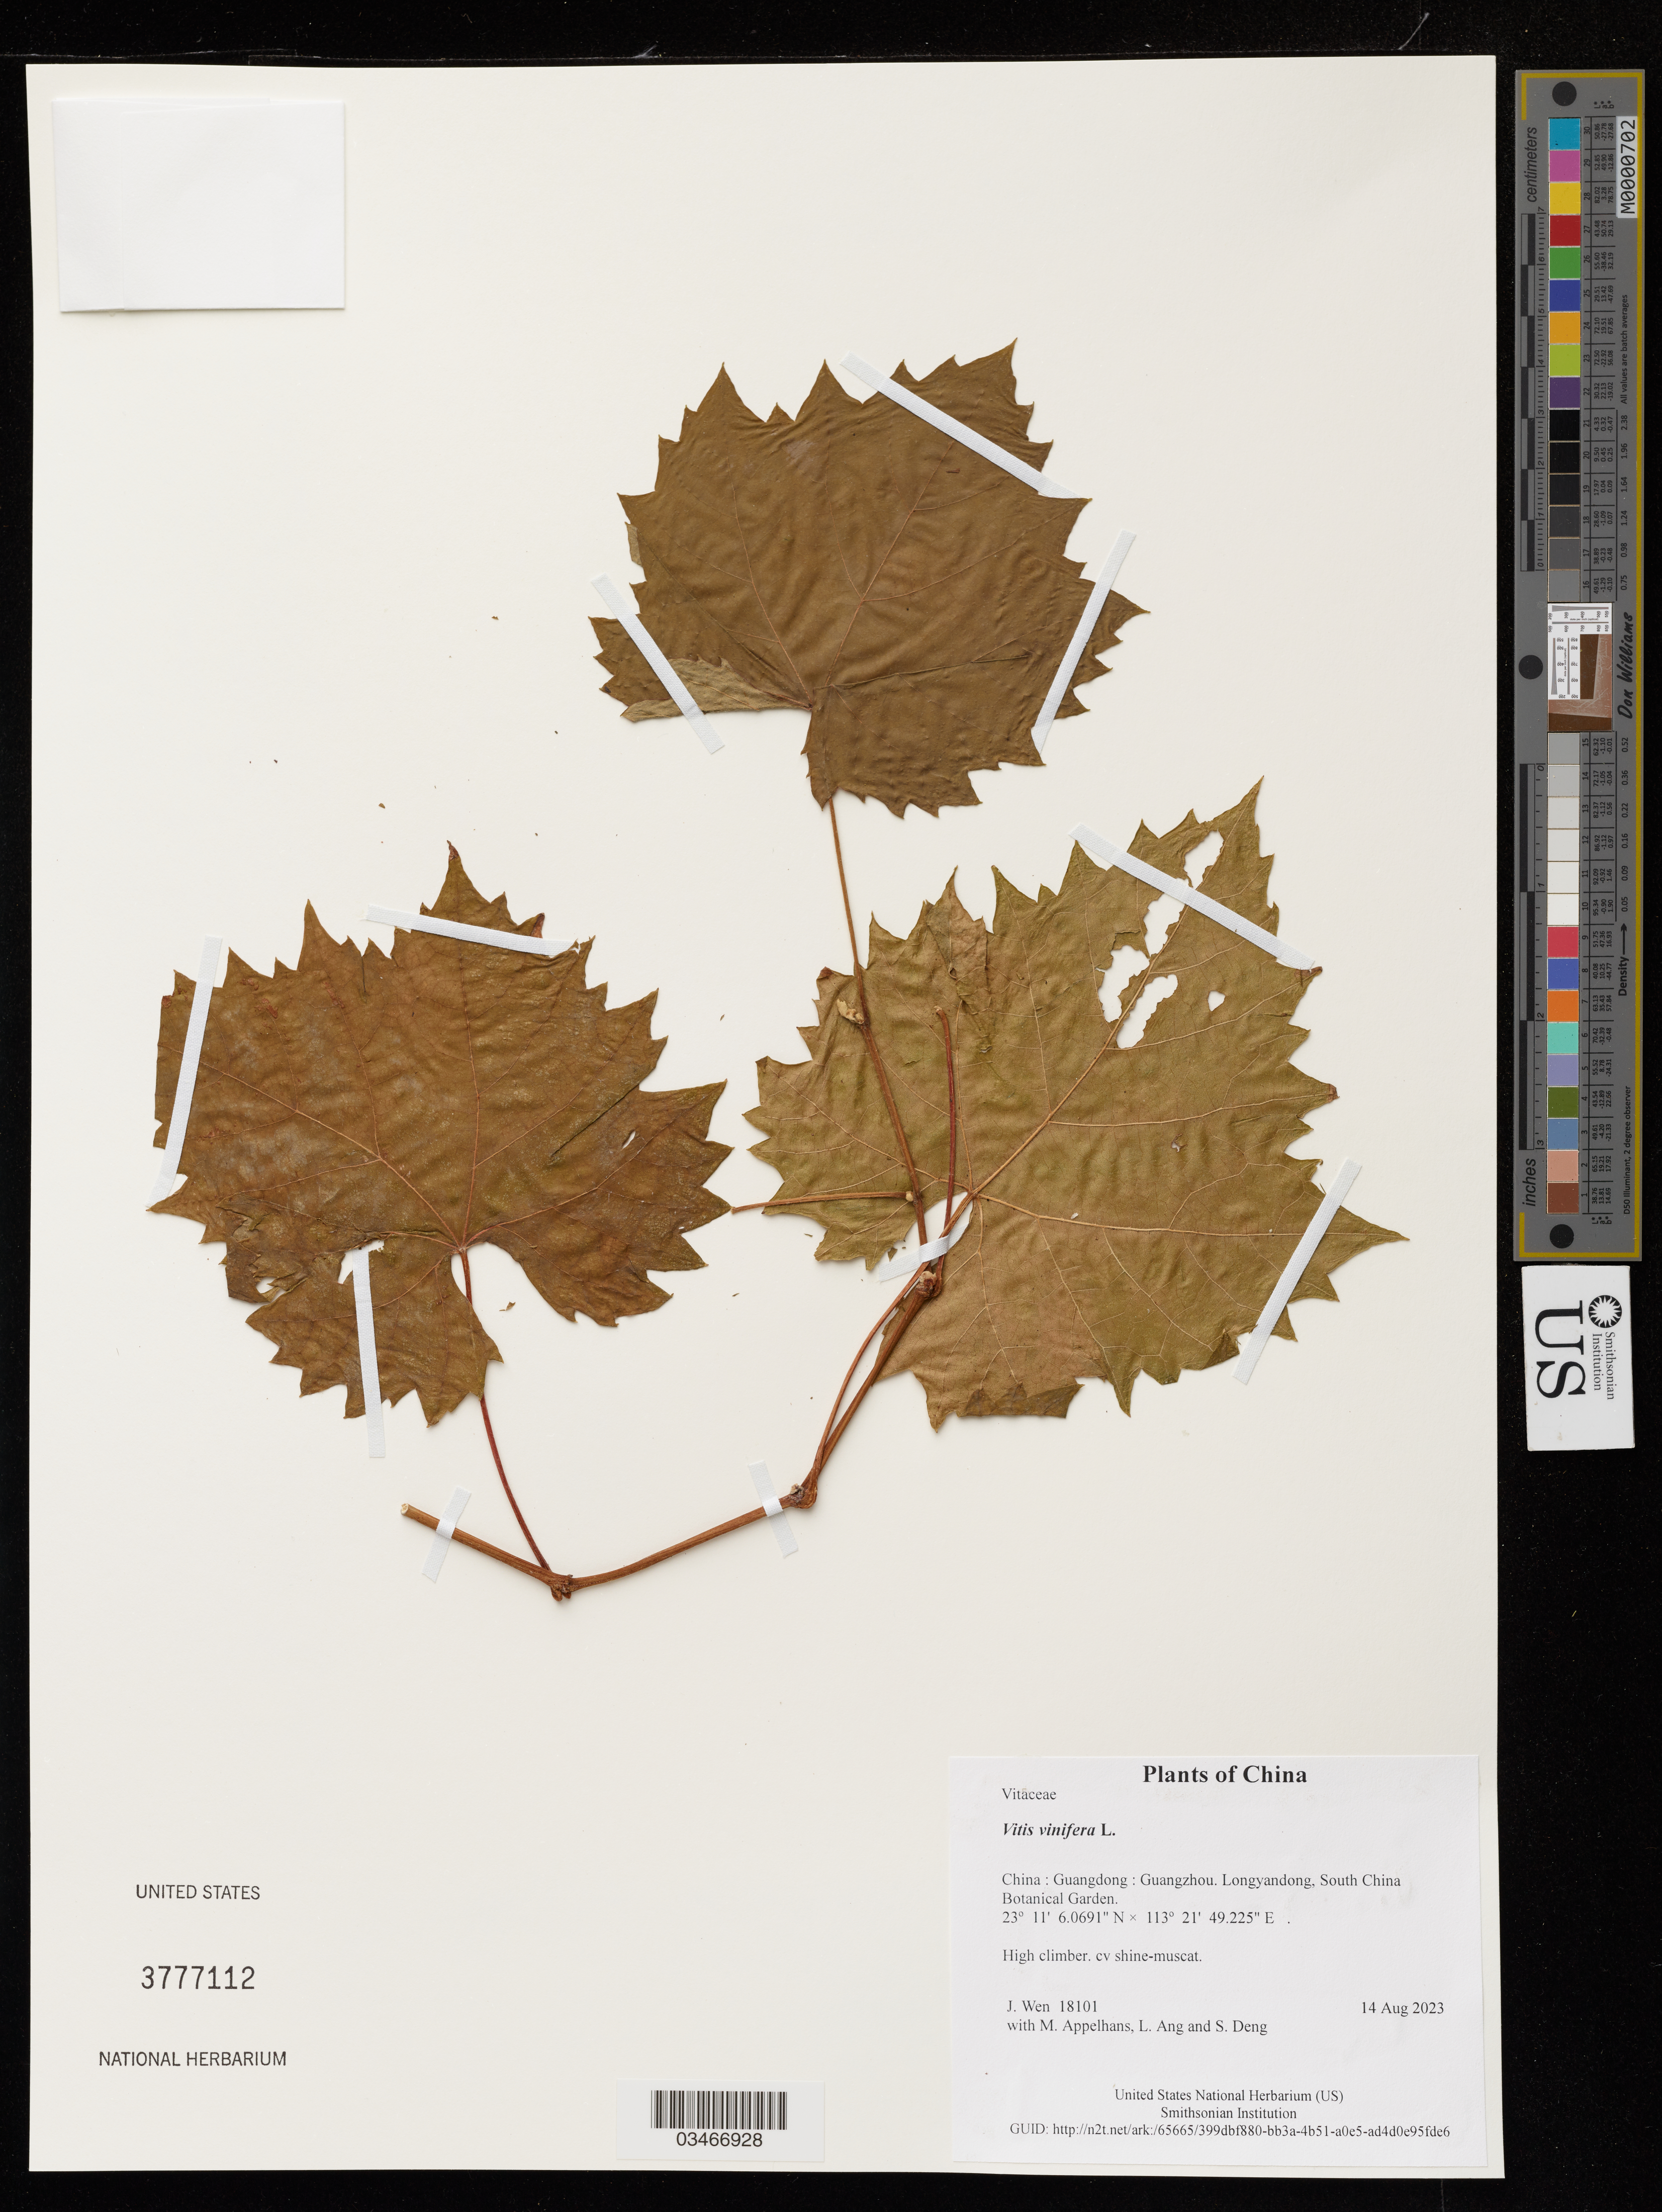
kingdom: Plantae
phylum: Tracheophyta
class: Magnoliopsida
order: Vitales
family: Vitaceae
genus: Vitis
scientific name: Vitis vinifera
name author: L.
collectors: J. Wen, M. Appelhans, L. Ang & S. Deng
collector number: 18101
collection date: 2023-08-14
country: China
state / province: Guangdong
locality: Guangzhou. Longyandong, South China Botanical Garden.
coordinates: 23.18501919 N, 113.3636735 E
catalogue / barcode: US 3777112